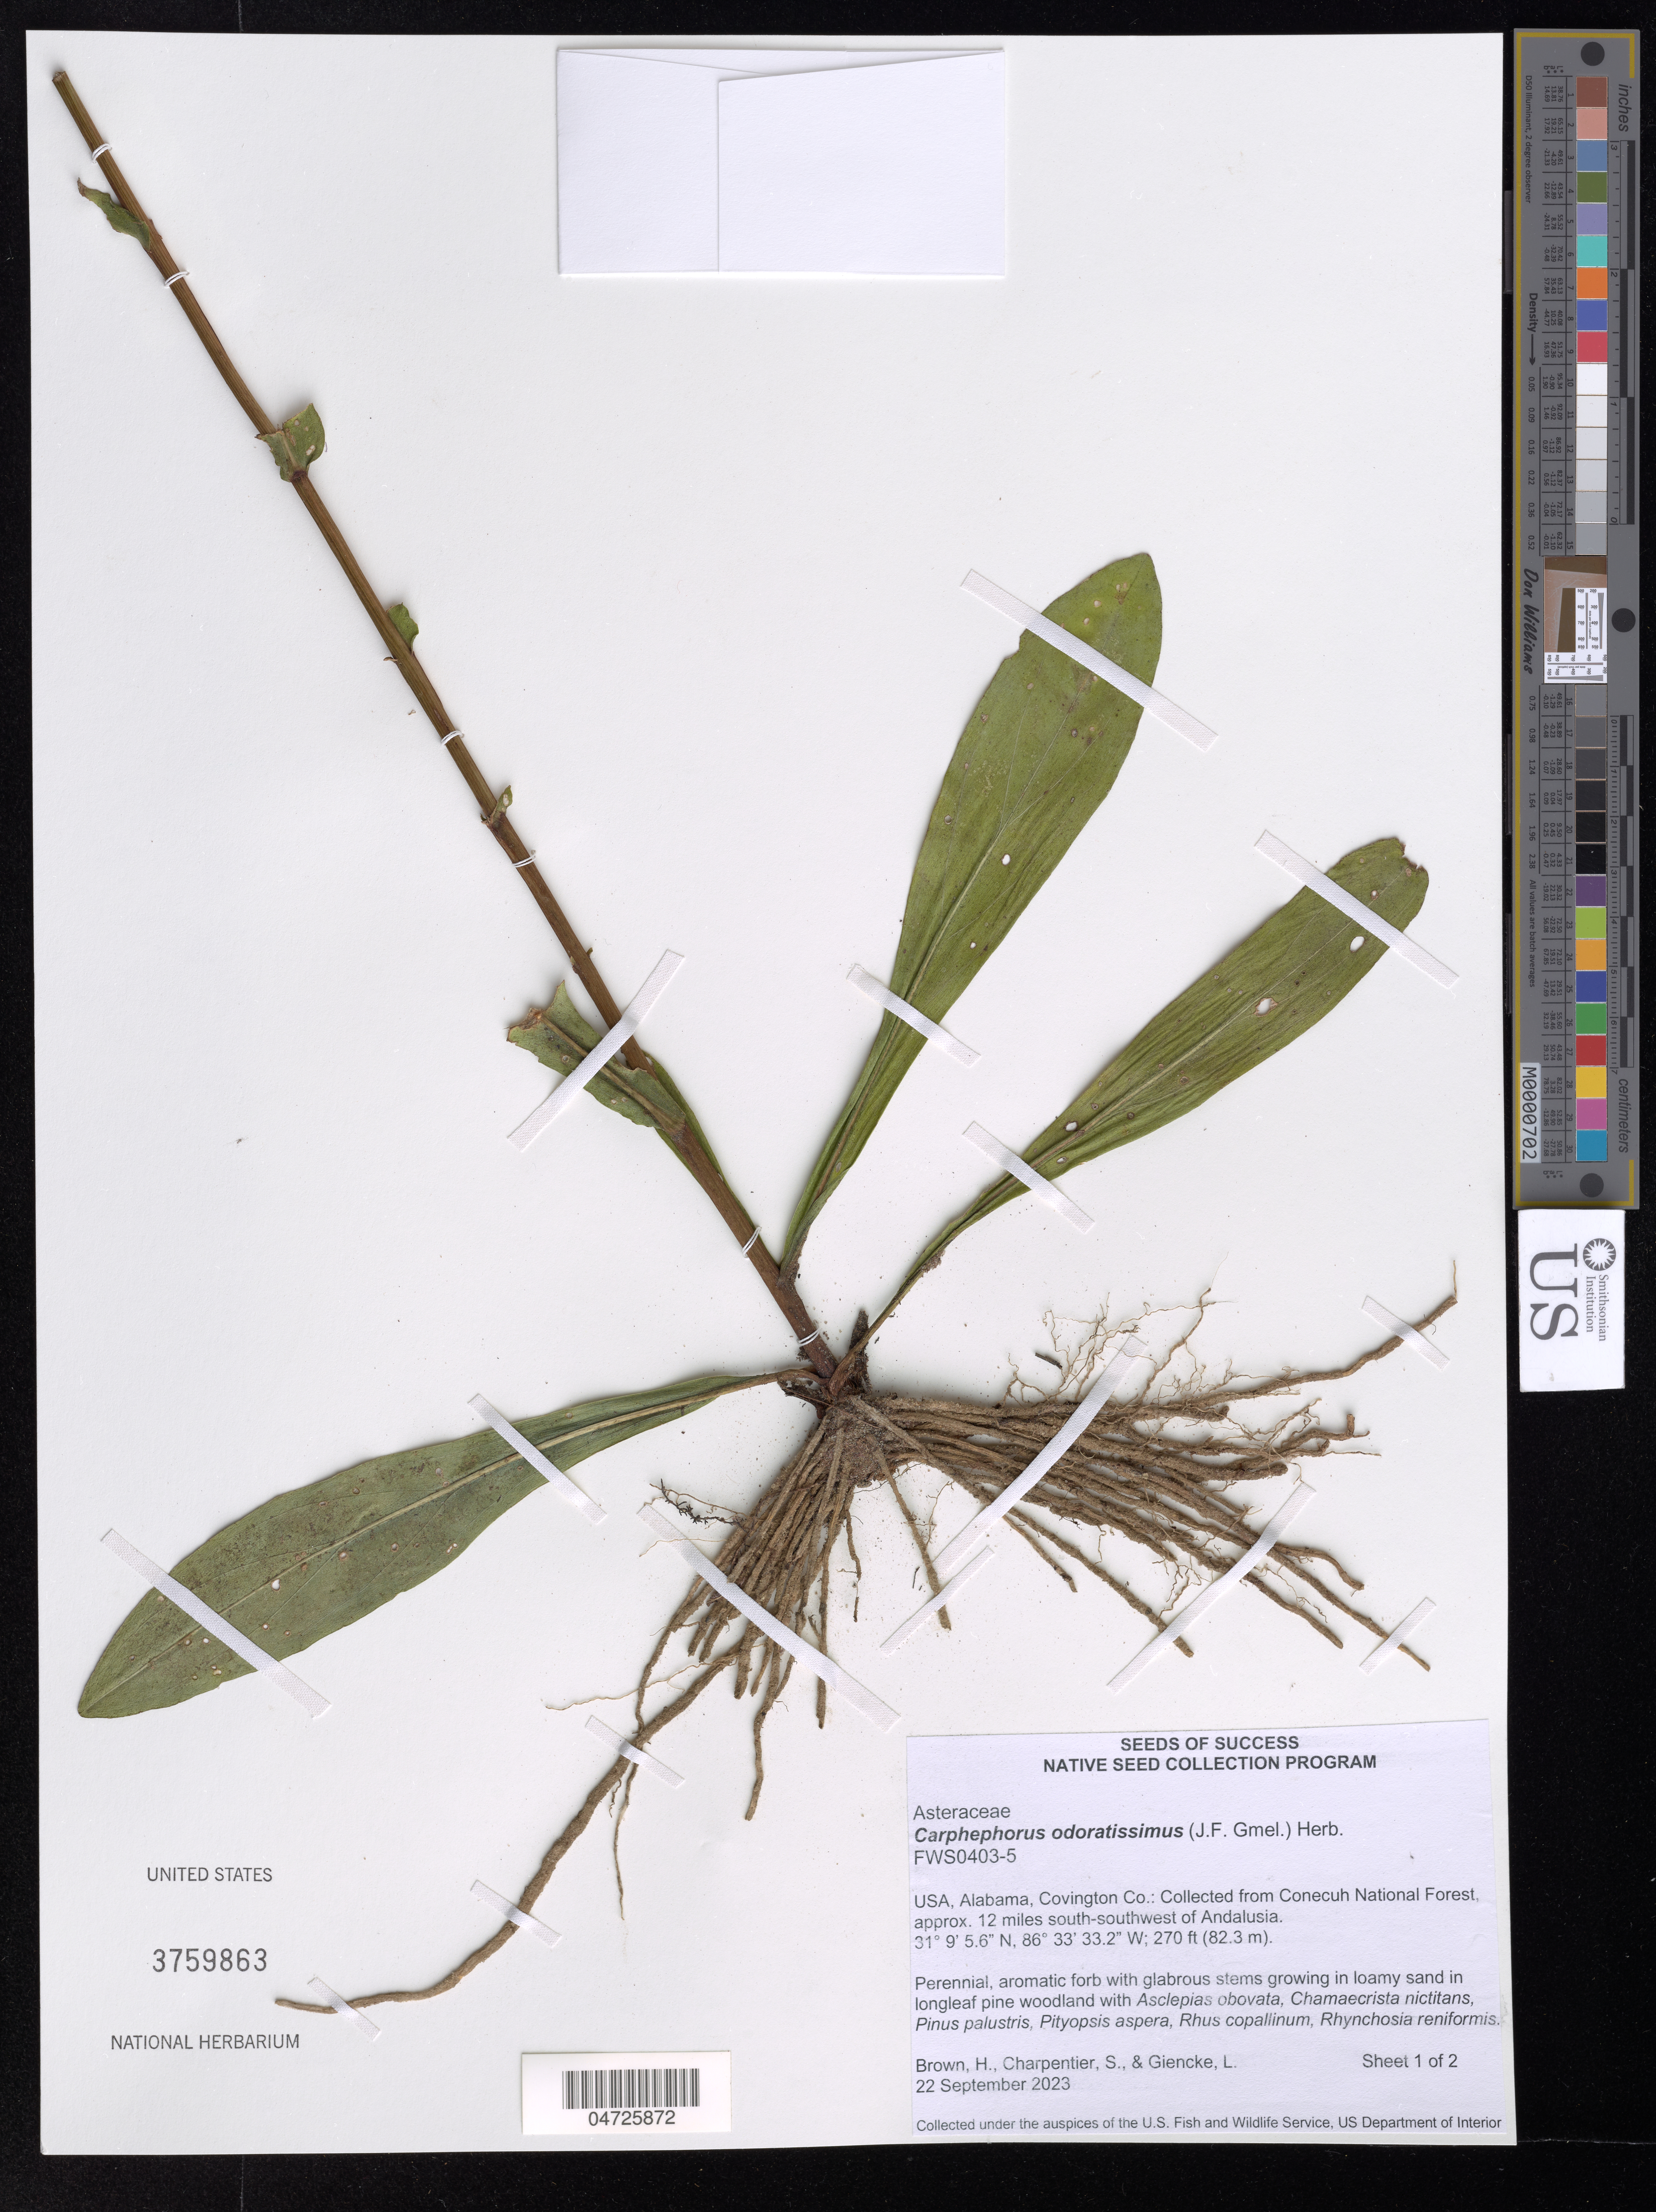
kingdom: Plantae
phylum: Tracheophyta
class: Magnoliopsida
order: Asterales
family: Asteraceae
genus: Carphephorus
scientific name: Carphephorus odoratissimus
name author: (J.F. Gmel.) H. Hebert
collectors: H. Brown & Charpentier, --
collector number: FWS0403-5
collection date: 2023-09-22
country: United States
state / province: Alabama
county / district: Covington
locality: Covington Co.: Collected from Coneuch National Forest approx. 12 miles south-southwest of Andalusia.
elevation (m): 82.3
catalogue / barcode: US 3759863